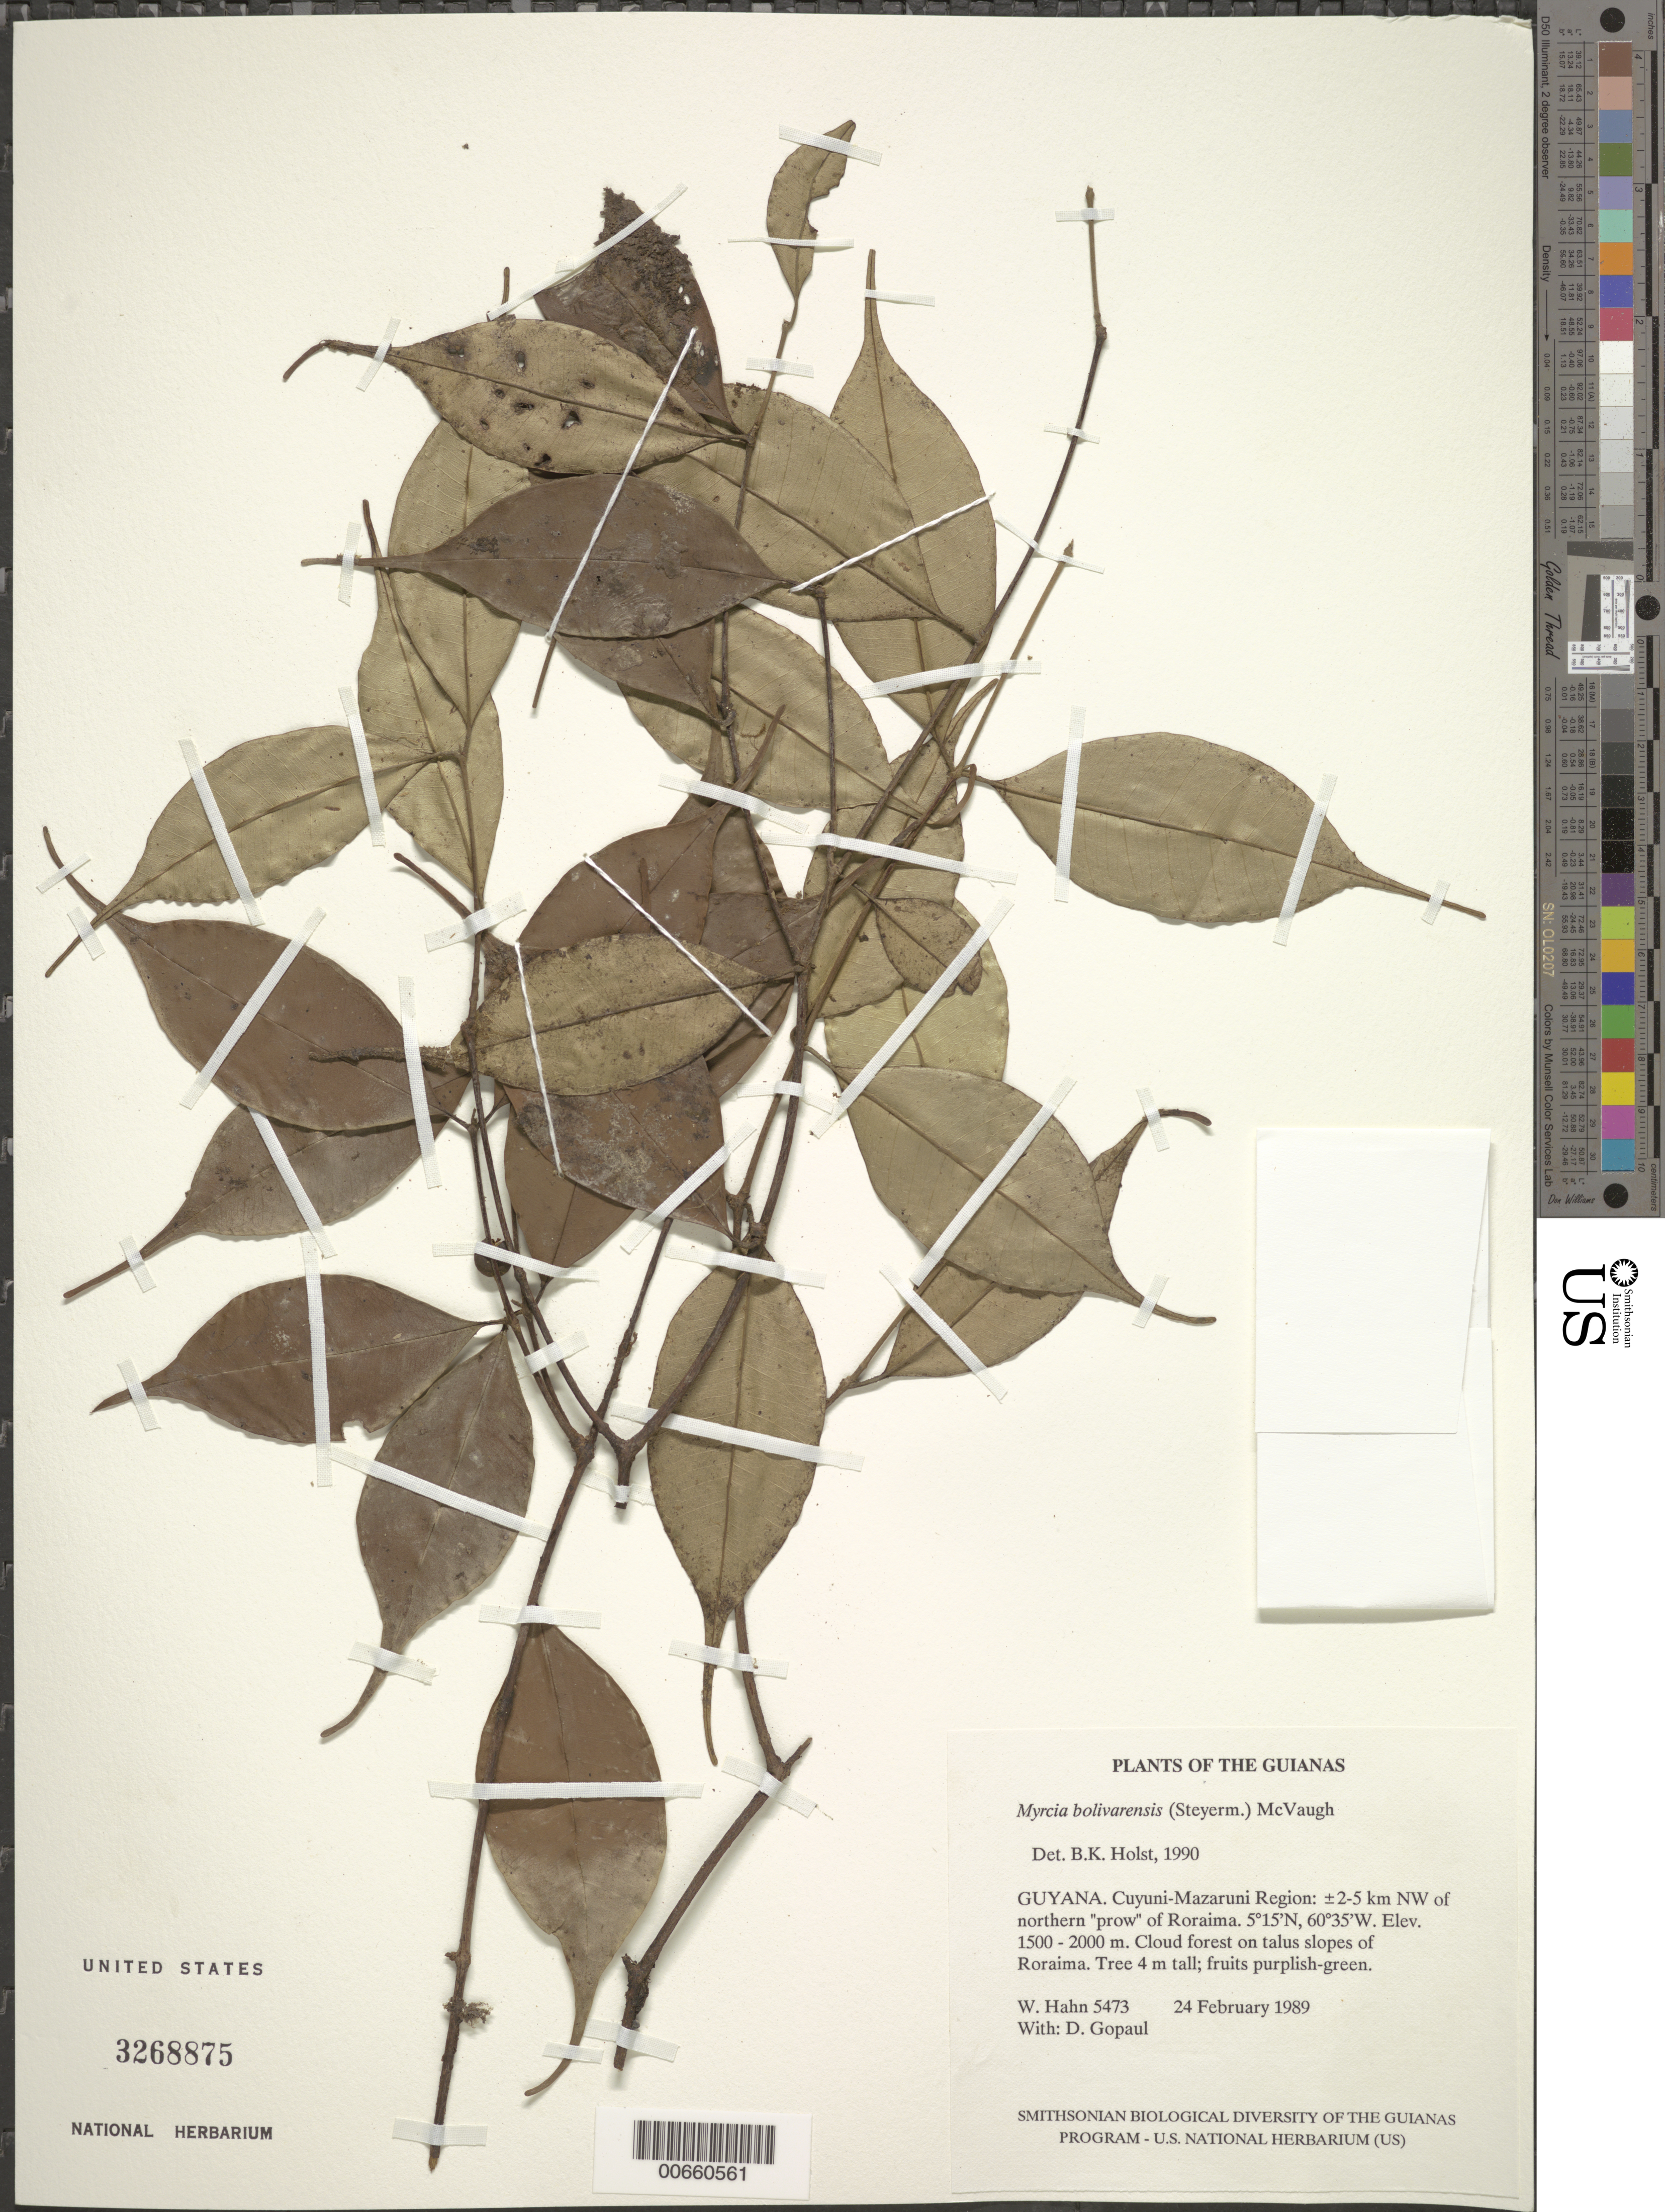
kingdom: Plantae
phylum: Tracheophyta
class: Magnoliopsida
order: Myrtales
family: Myrtaceae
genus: Myrcia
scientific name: Myrcia bolivarensis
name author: (Steyerm.) McVaugh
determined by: Holst, Bruce K.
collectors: W. Hahn & D. Gopaul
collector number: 5473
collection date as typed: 24 February 1989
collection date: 1989-02-24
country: Guyana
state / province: Cuyuni-Mazaruni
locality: ±2-5 km NW of northern "prow" of Roraima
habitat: Cloud forest on talus slopes of Roraima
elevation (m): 1500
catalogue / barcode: US 3268875